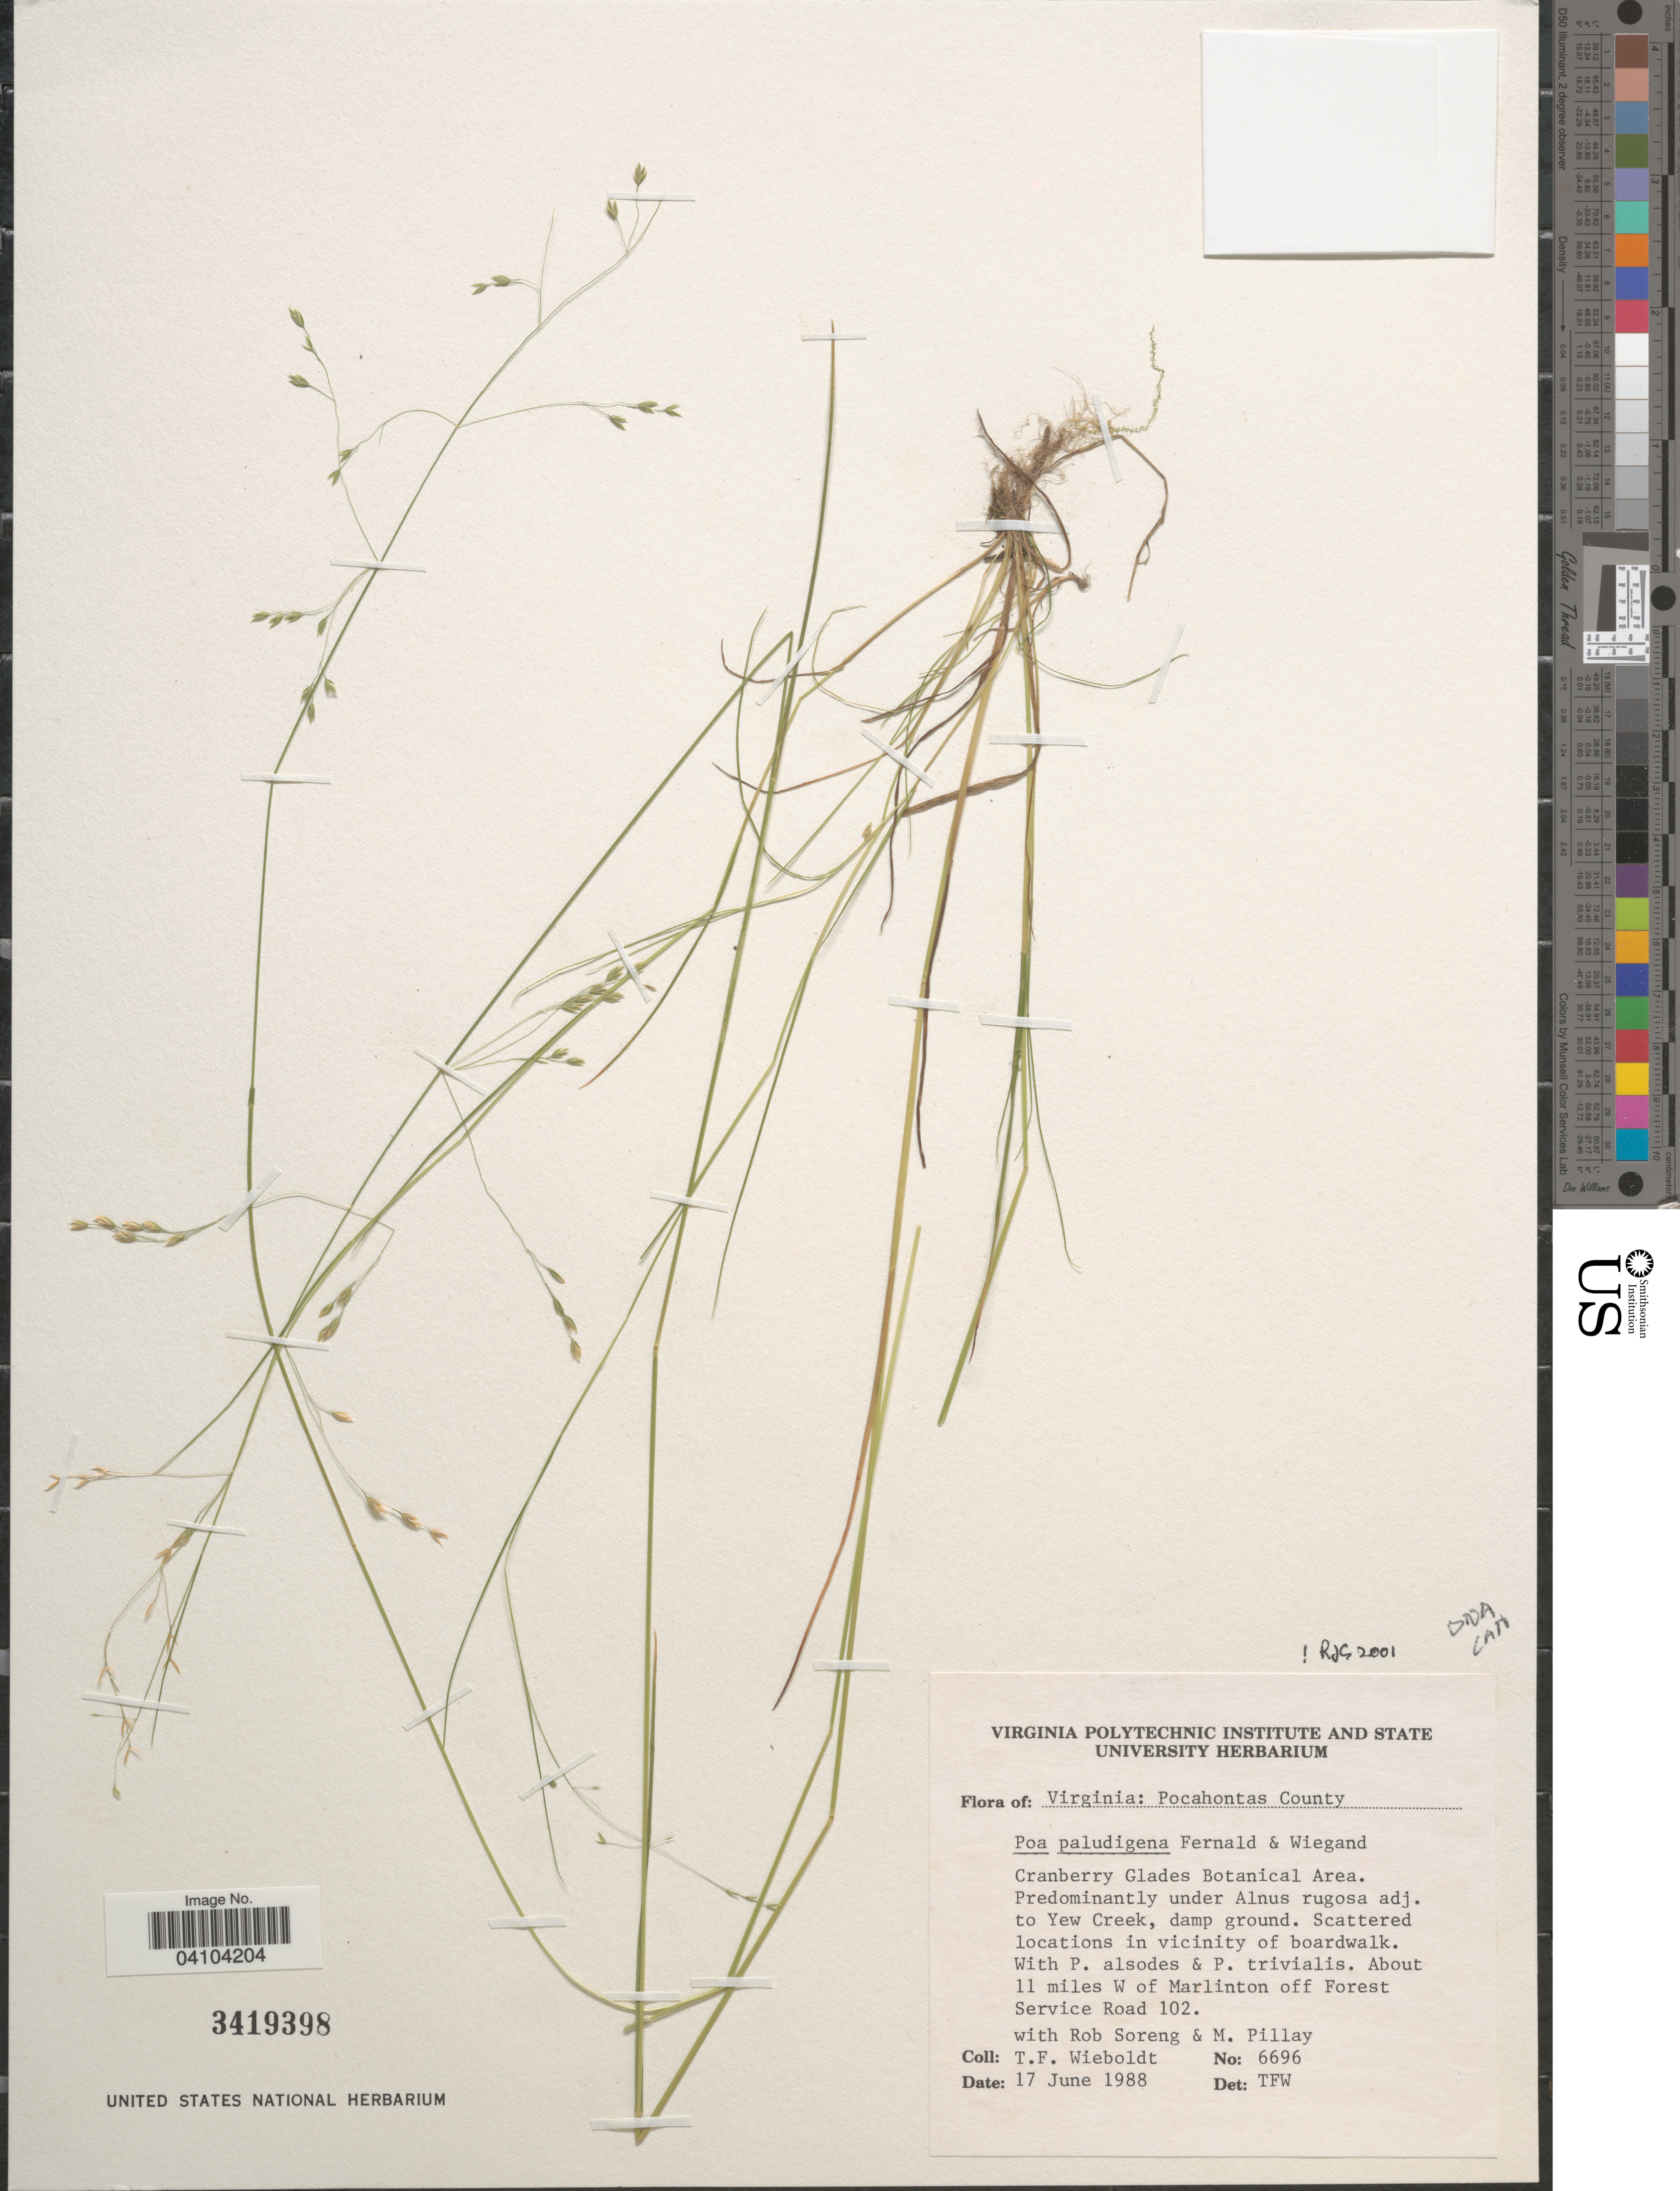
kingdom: Plantae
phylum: Tracheophyta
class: Liliopsida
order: Poales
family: Poaceae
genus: Poa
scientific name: Poa paludigena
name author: Fernald & Wiegand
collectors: T. Wieboldt, R. J. Soreng & M. Pillay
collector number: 6696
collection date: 1988-06-17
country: United States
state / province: Virginia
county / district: Pocahontas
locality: Pocahontas County. Cranberry Glades Botanical Area. Predominantly under Alnus rugosa adj. to Yew Creek, damp ground. About 11 miles W of Malrinton off Forest Service Road 102.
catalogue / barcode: US 3419398